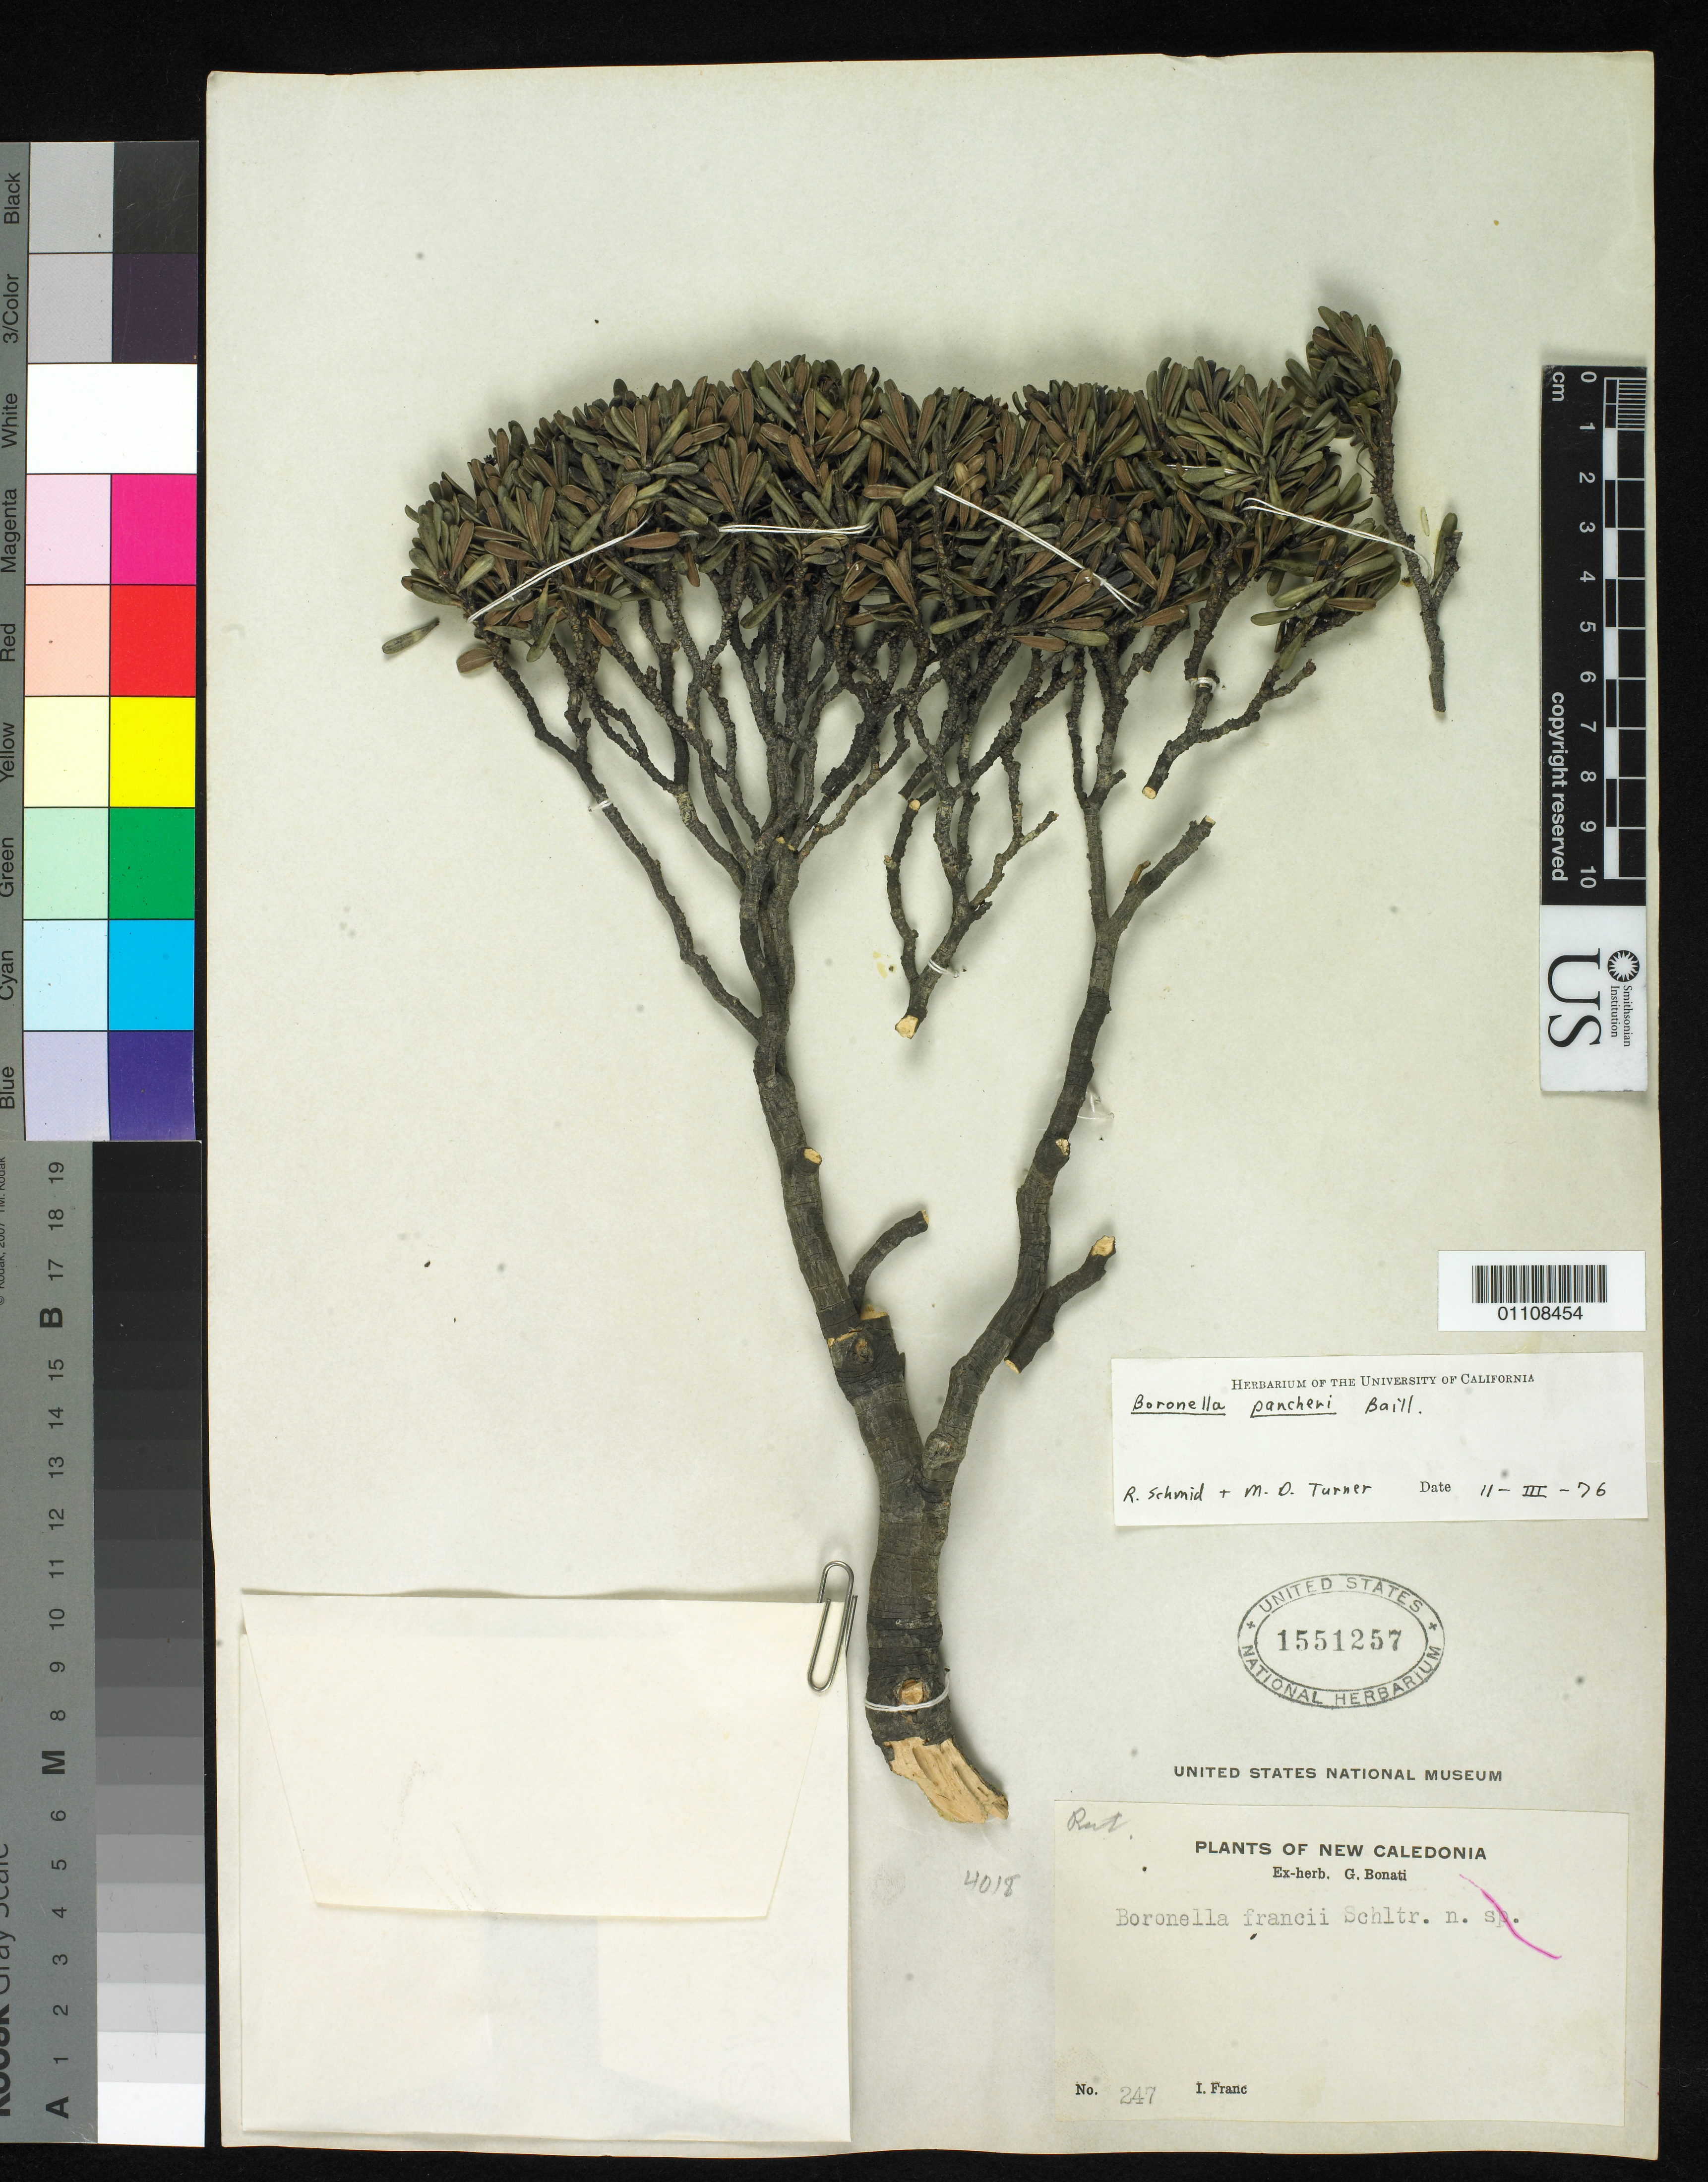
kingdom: Plantae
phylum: Tracheophyta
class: Magnoliopsida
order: Sapindales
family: Rutaceae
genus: Boronella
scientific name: Boronella francii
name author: Schltr.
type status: Isotype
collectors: I. Franc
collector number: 241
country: New Caledonia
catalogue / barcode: US 1551257